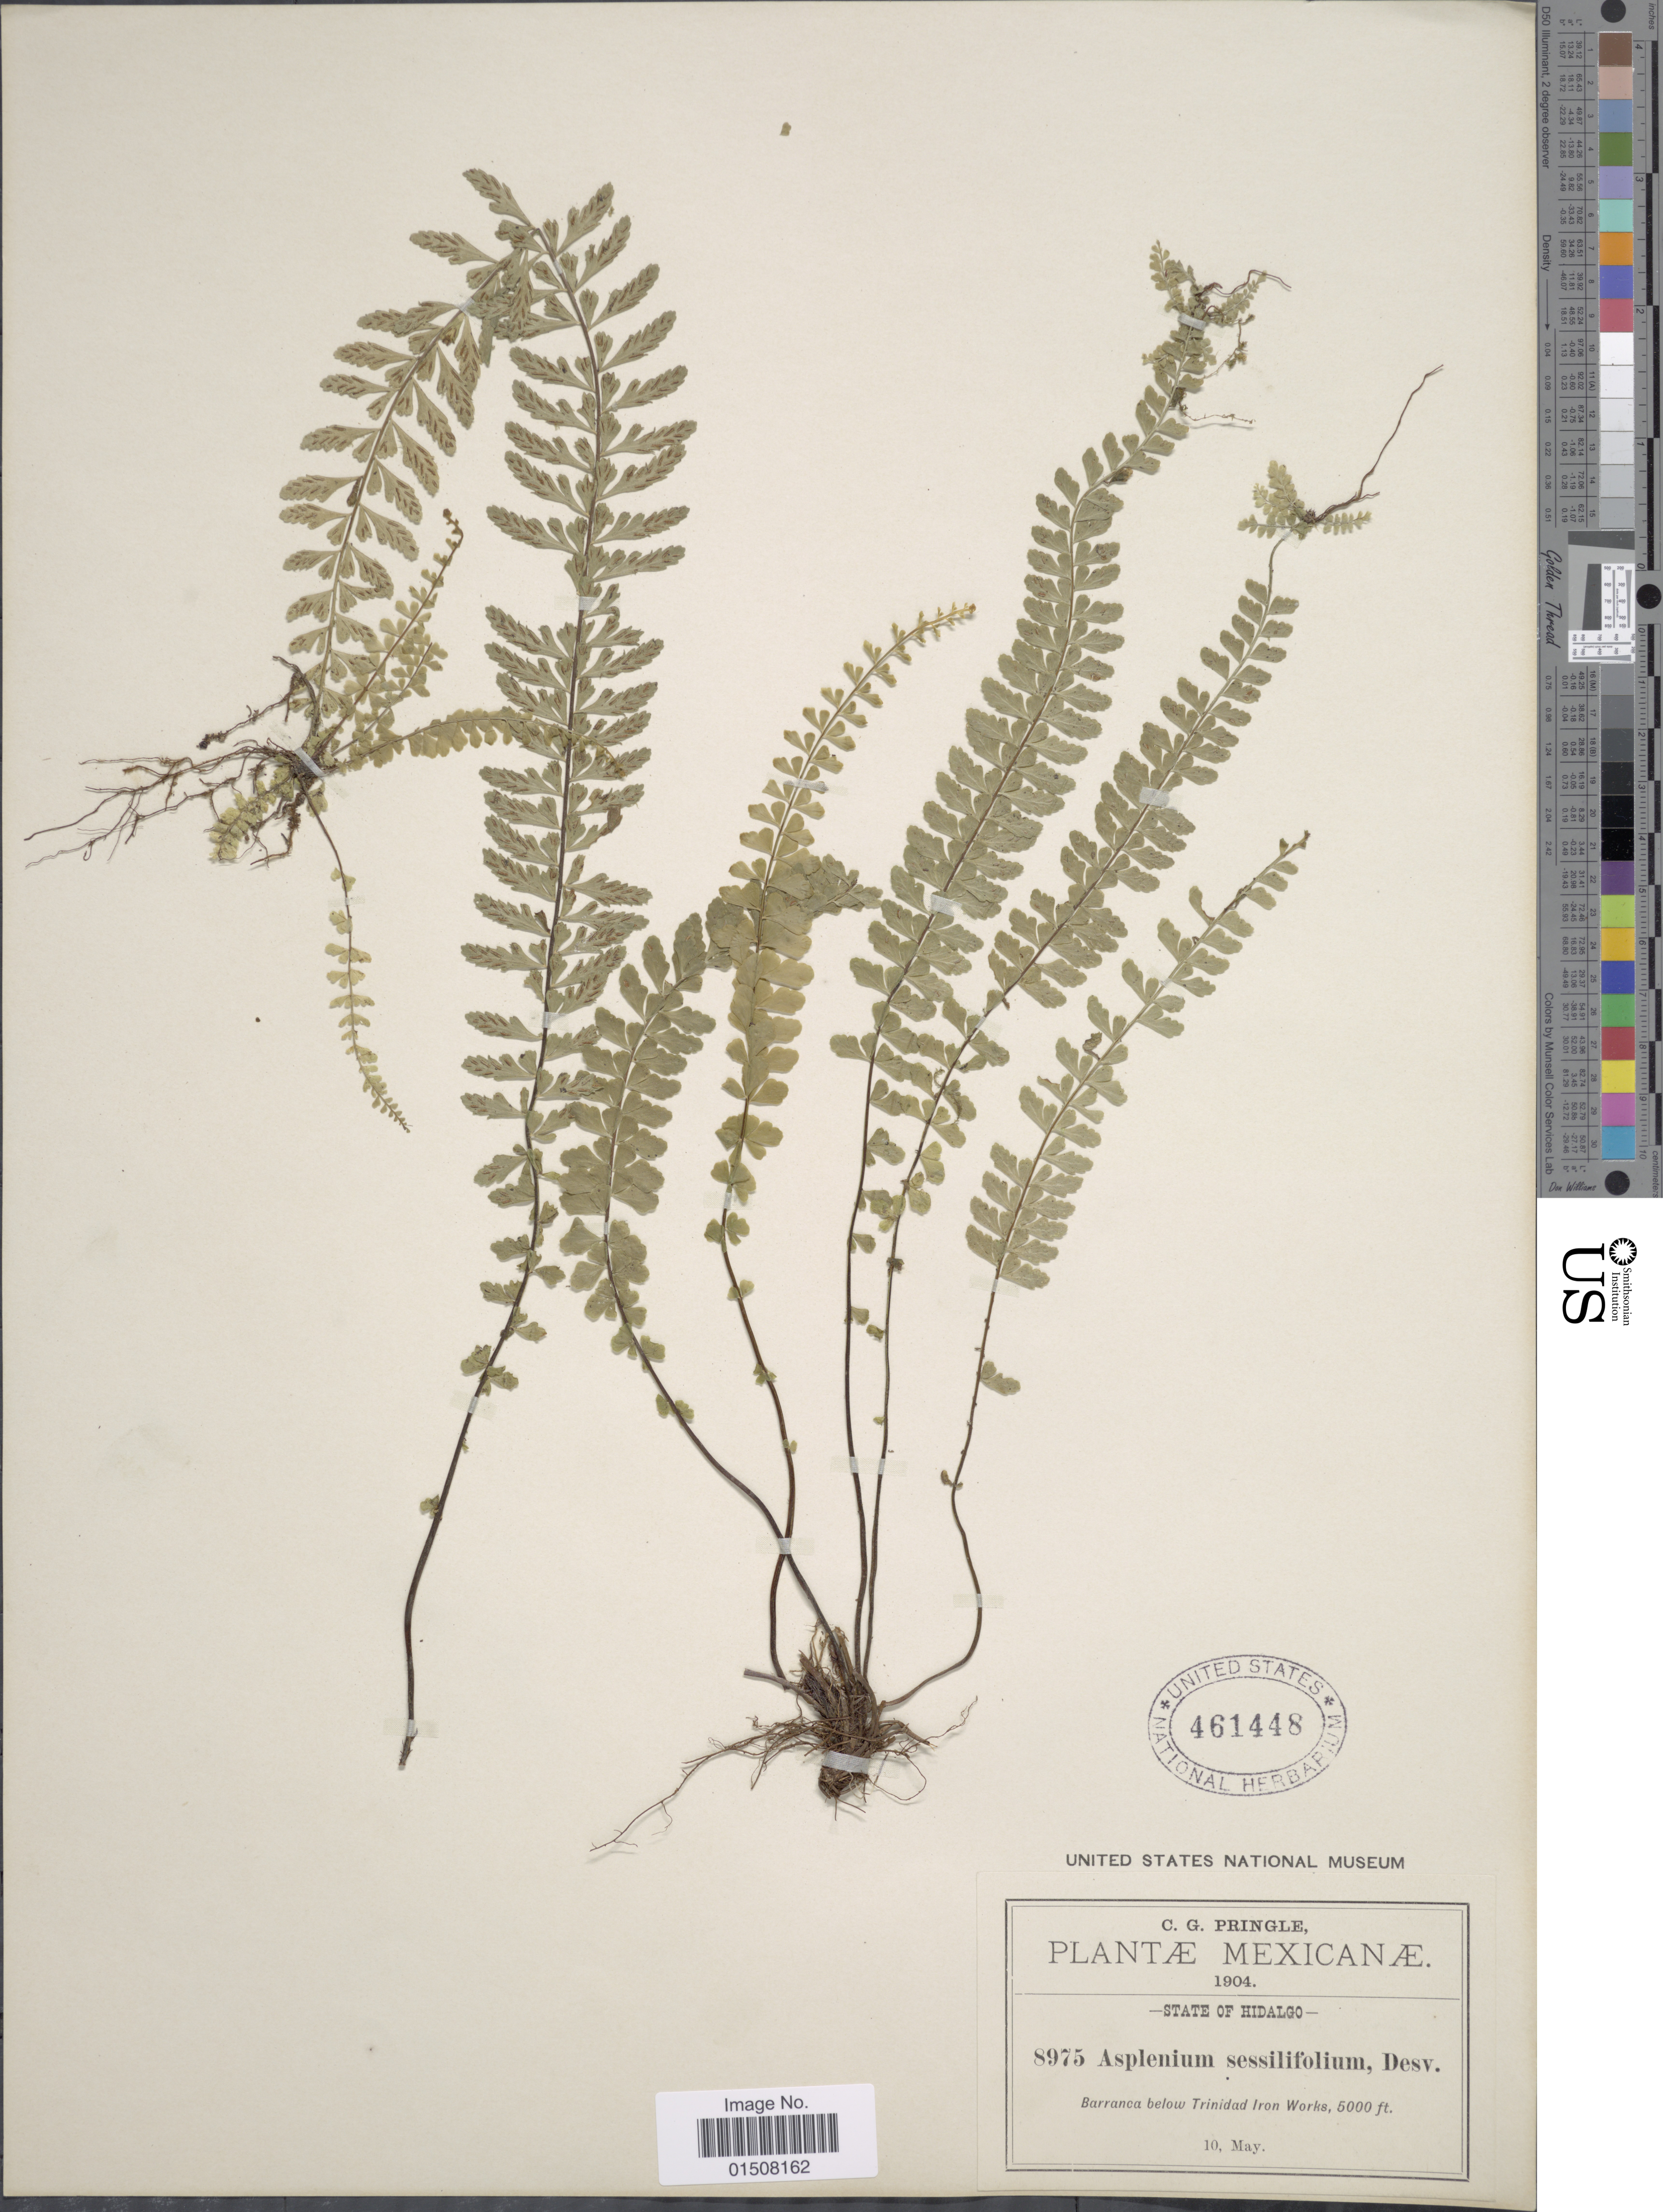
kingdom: Plantae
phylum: Tracheophyta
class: Polypodiopsida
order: Polypodiales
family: Aspleniaceae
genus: Asplenium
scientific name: Asplenium sessilifolium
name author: Desv.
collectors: C. G. Pringle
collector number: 8975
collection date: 1904-05-10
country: Mexico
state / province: Hidalgo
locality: Barramca below Trinidad Iron Works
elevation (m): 1524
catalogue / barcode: US 461448